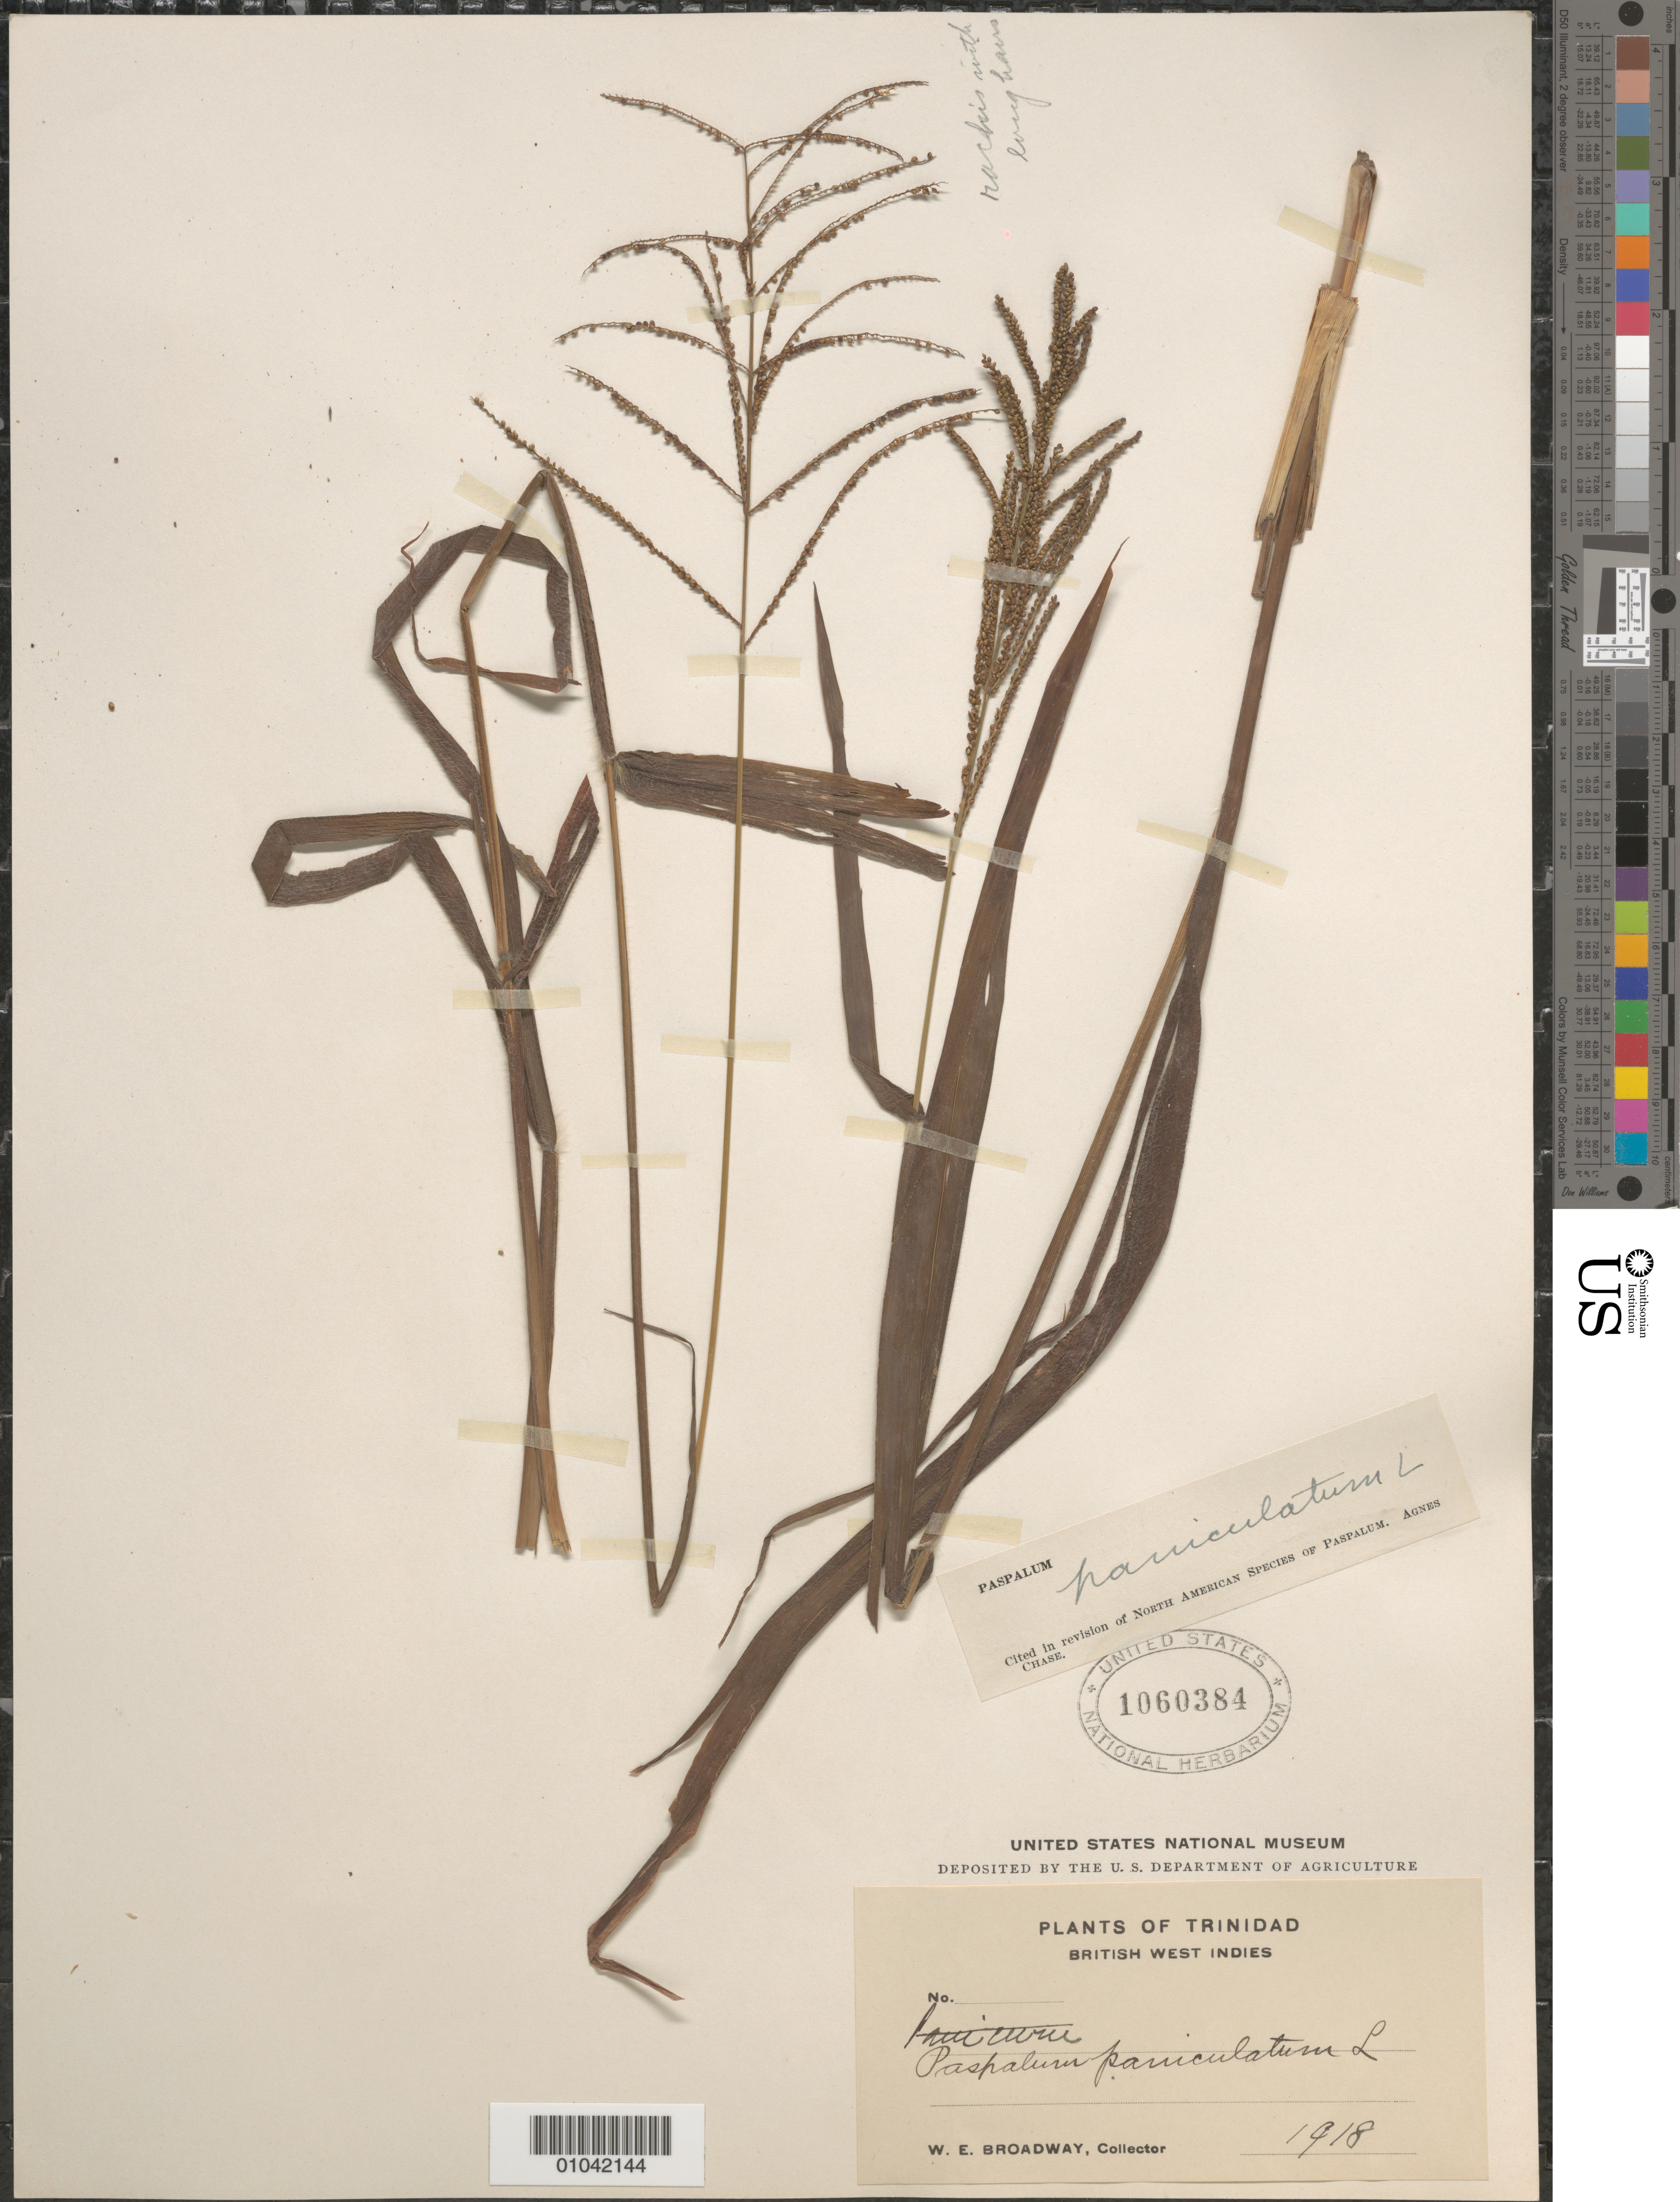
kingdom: Plantae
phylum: Tracheophyta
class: Liliopsida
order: Poales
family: Poaceae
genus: Paspalum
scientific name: Paspalum paniculatum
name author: L.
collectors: W. E. Broadway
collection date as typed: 1918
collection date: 1918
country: Trinidad and Tobago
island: Trinidad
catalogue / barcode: US 1060384